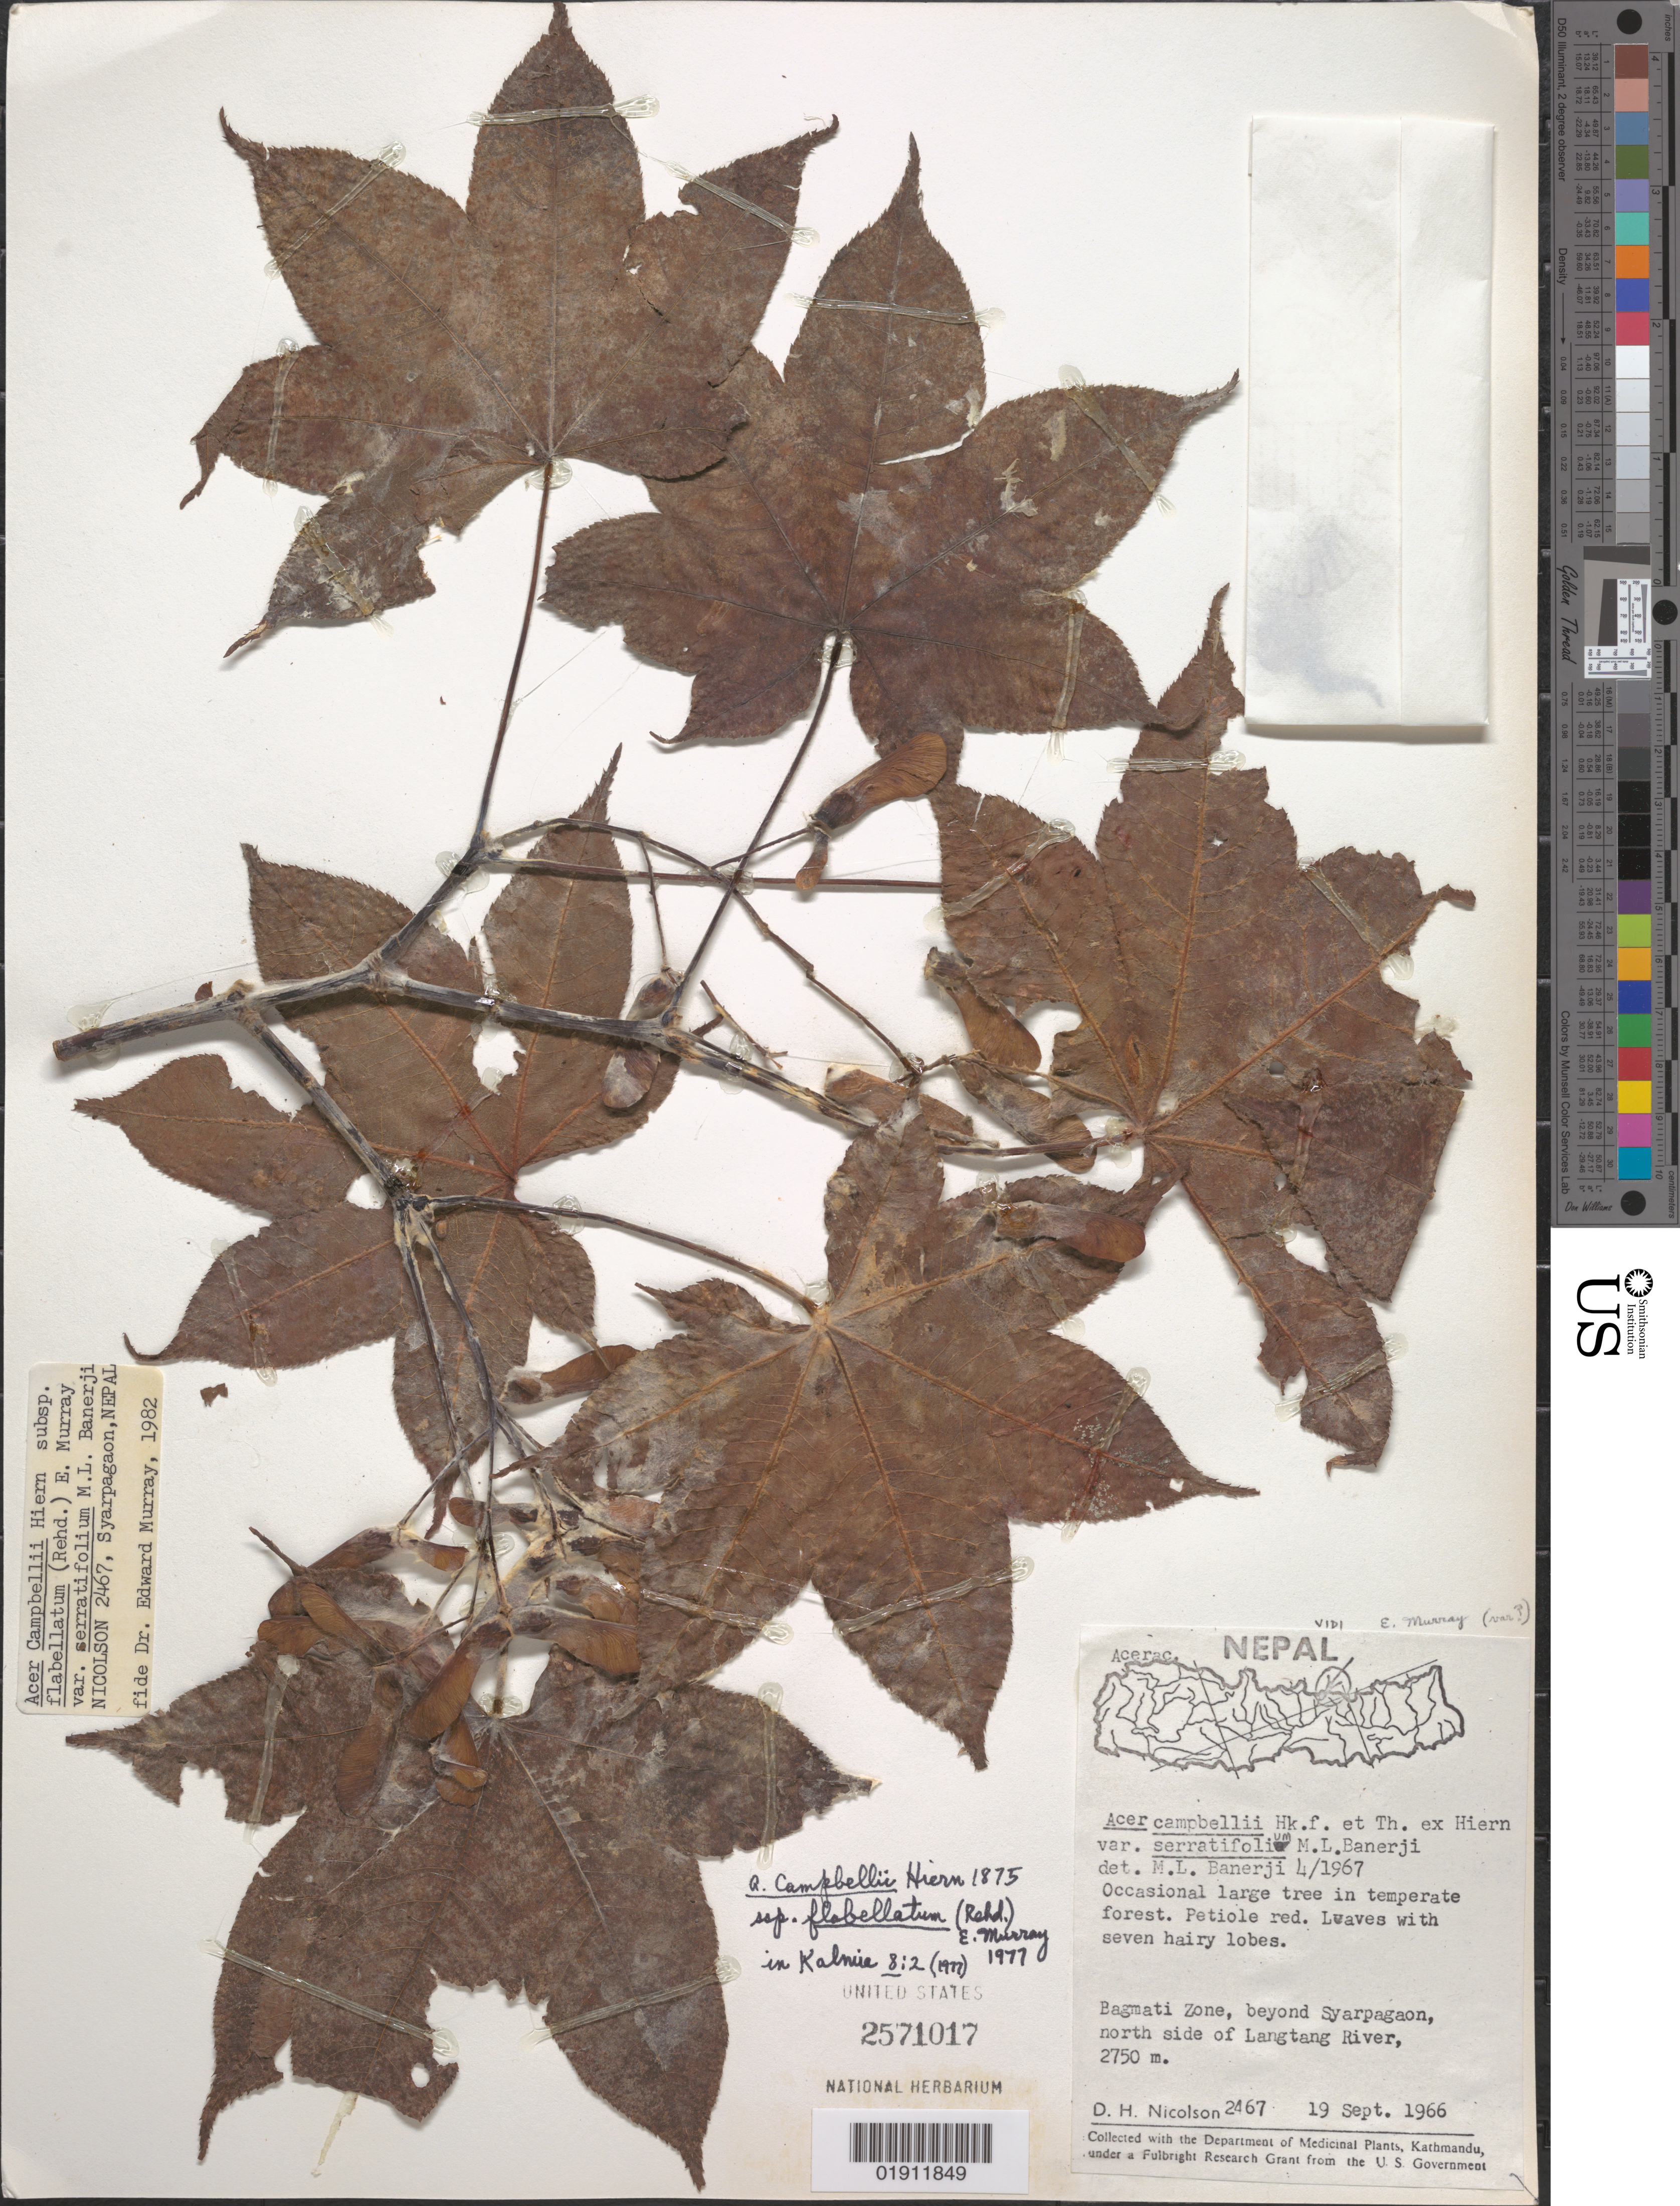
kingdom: Plantae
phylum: Tracheophyta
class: Magnoliopsida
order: Sapindales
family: Sapindaceae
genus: Acer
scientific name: Acer campbellii subsp. flabellatum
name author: (Rehder) A.E. Murray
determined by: Murray, Edward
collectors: D. H. Nicolson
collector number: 2467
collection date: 1966-09-19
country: Nepal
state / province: Bagmati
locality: Bagmati Zone, beyond Syarpagaon, north side of Langtang River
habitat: In temperate forest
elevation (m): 2750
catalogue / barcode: US 2571017